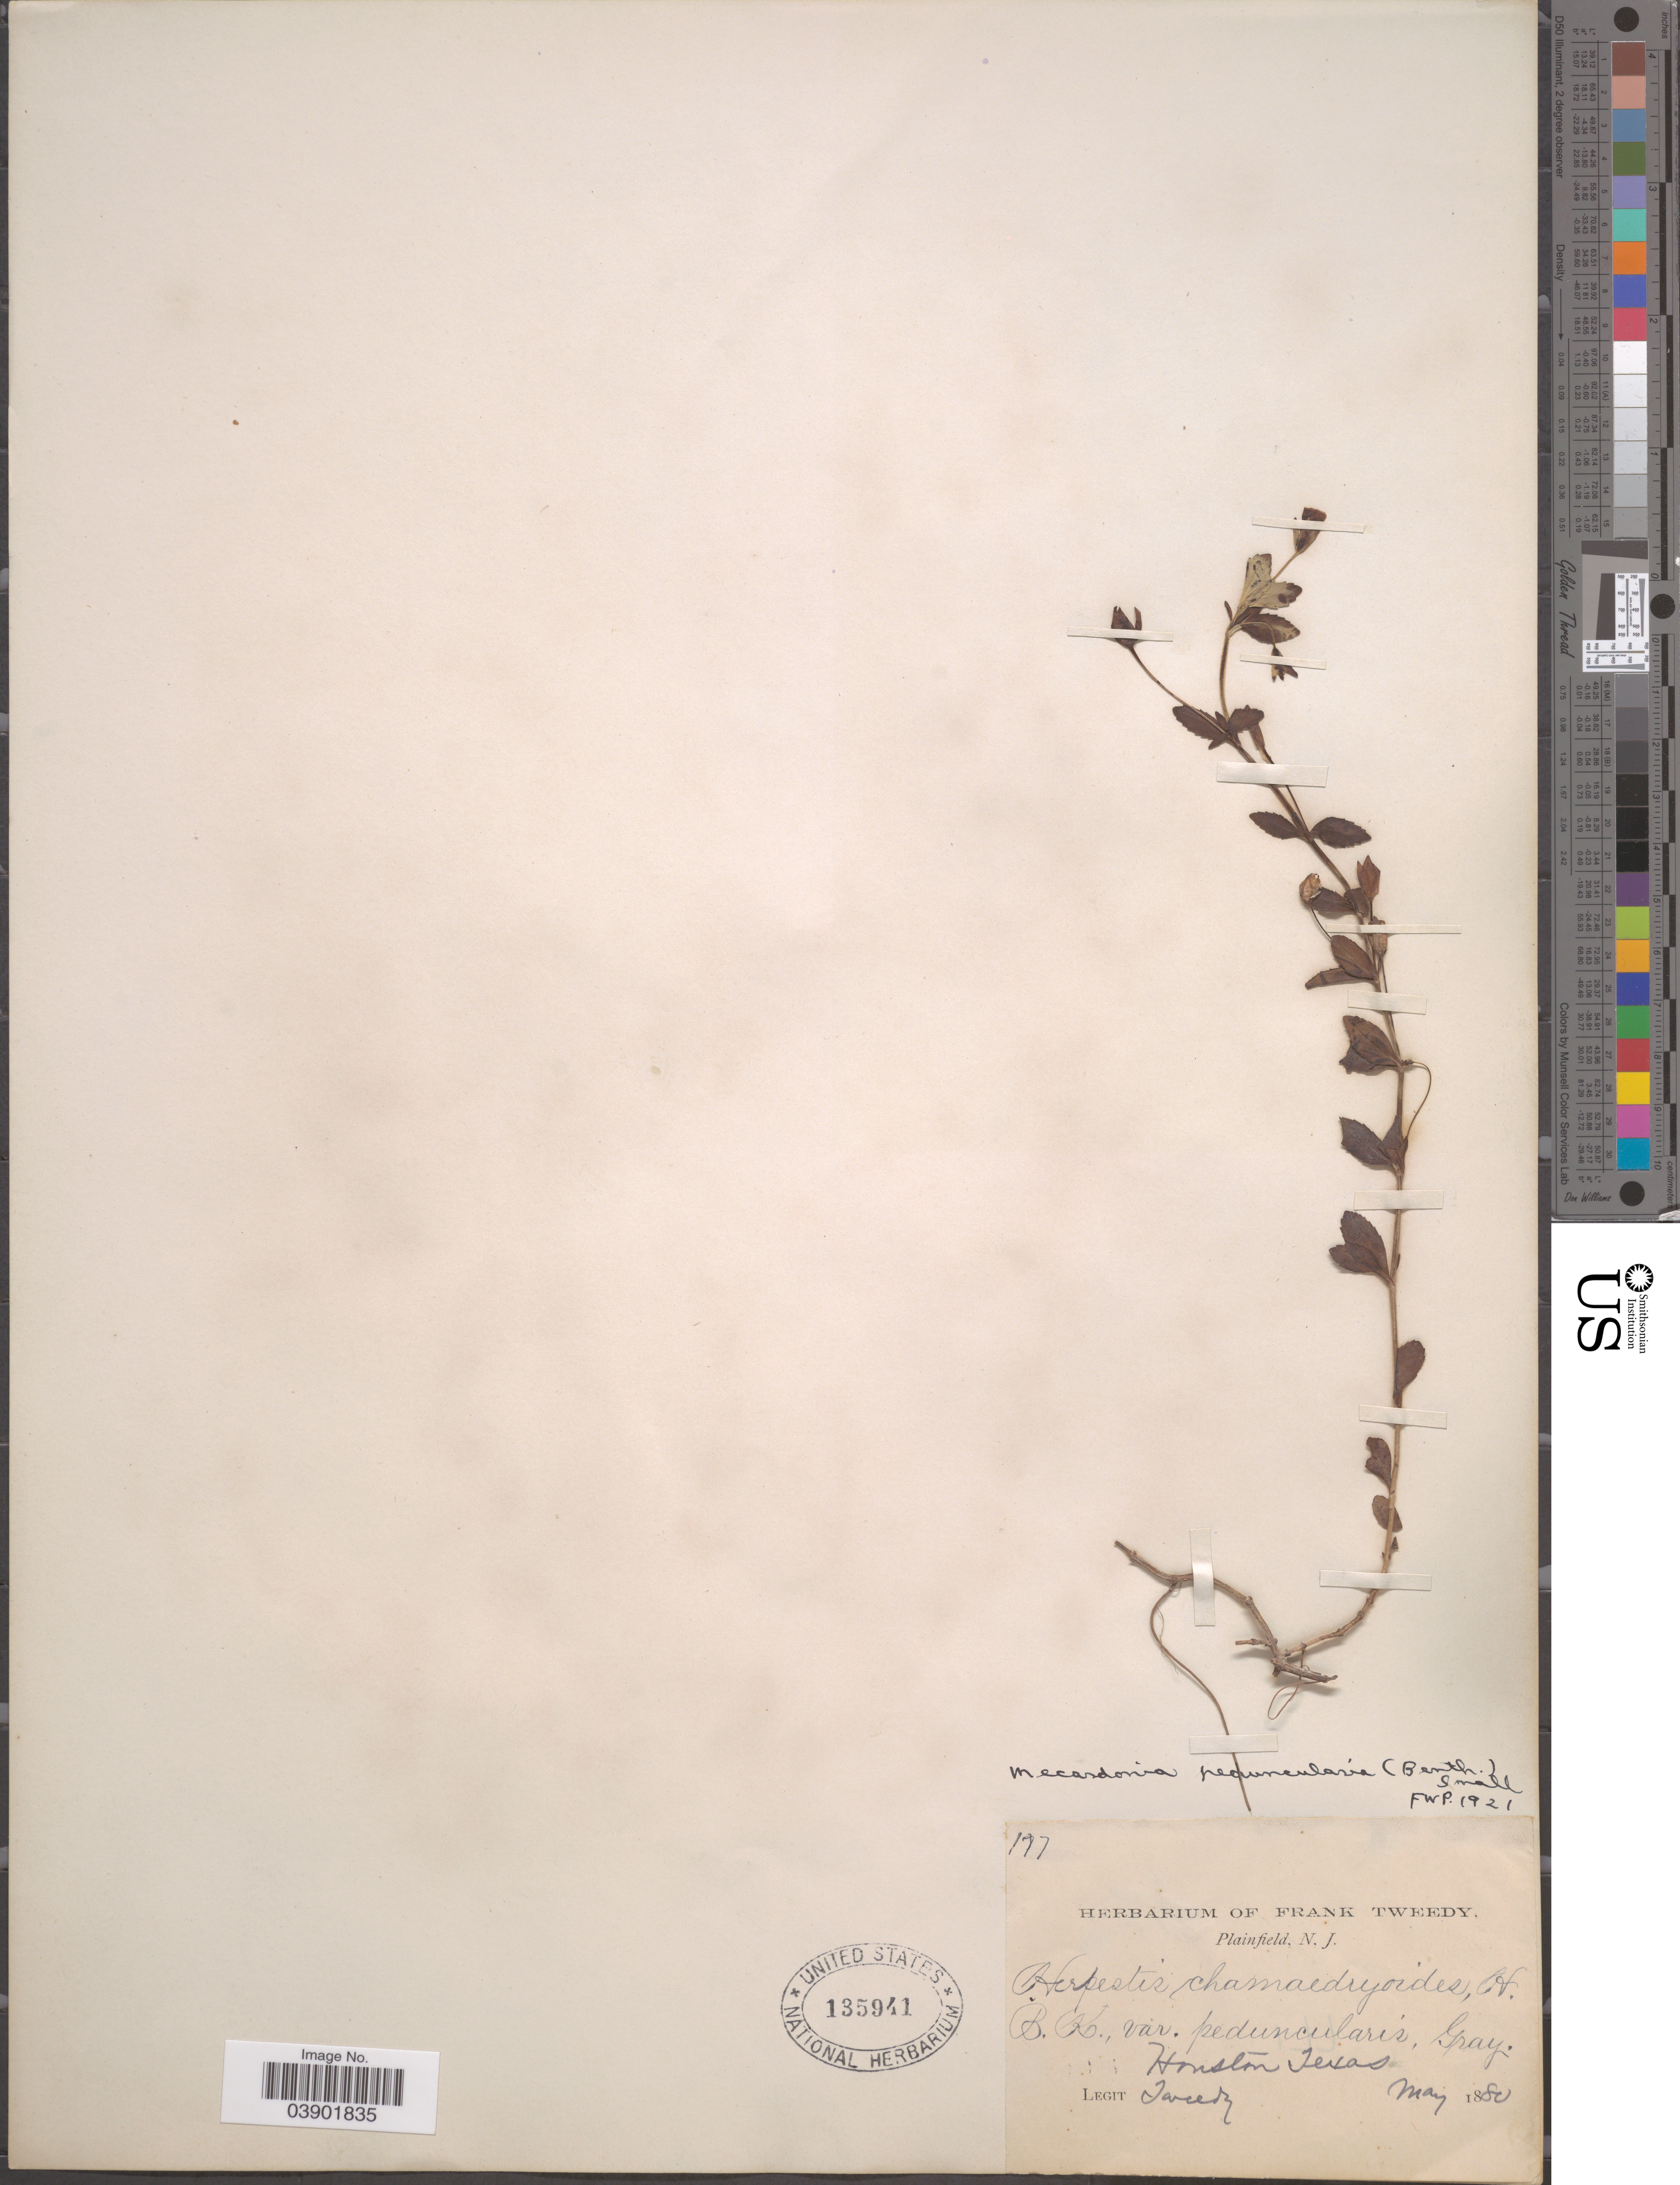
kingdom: Plantae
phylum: Tracheophyta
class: Magnoliopsida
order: Lamiales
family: Plantaginaceae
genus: Bacopa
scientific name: Bacopa procumbens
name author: (Mill.) Greenm.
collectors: F. Tweedy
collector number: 177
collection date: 1880-05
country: United States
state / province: Texas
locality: Houston.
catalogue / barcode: US 135941